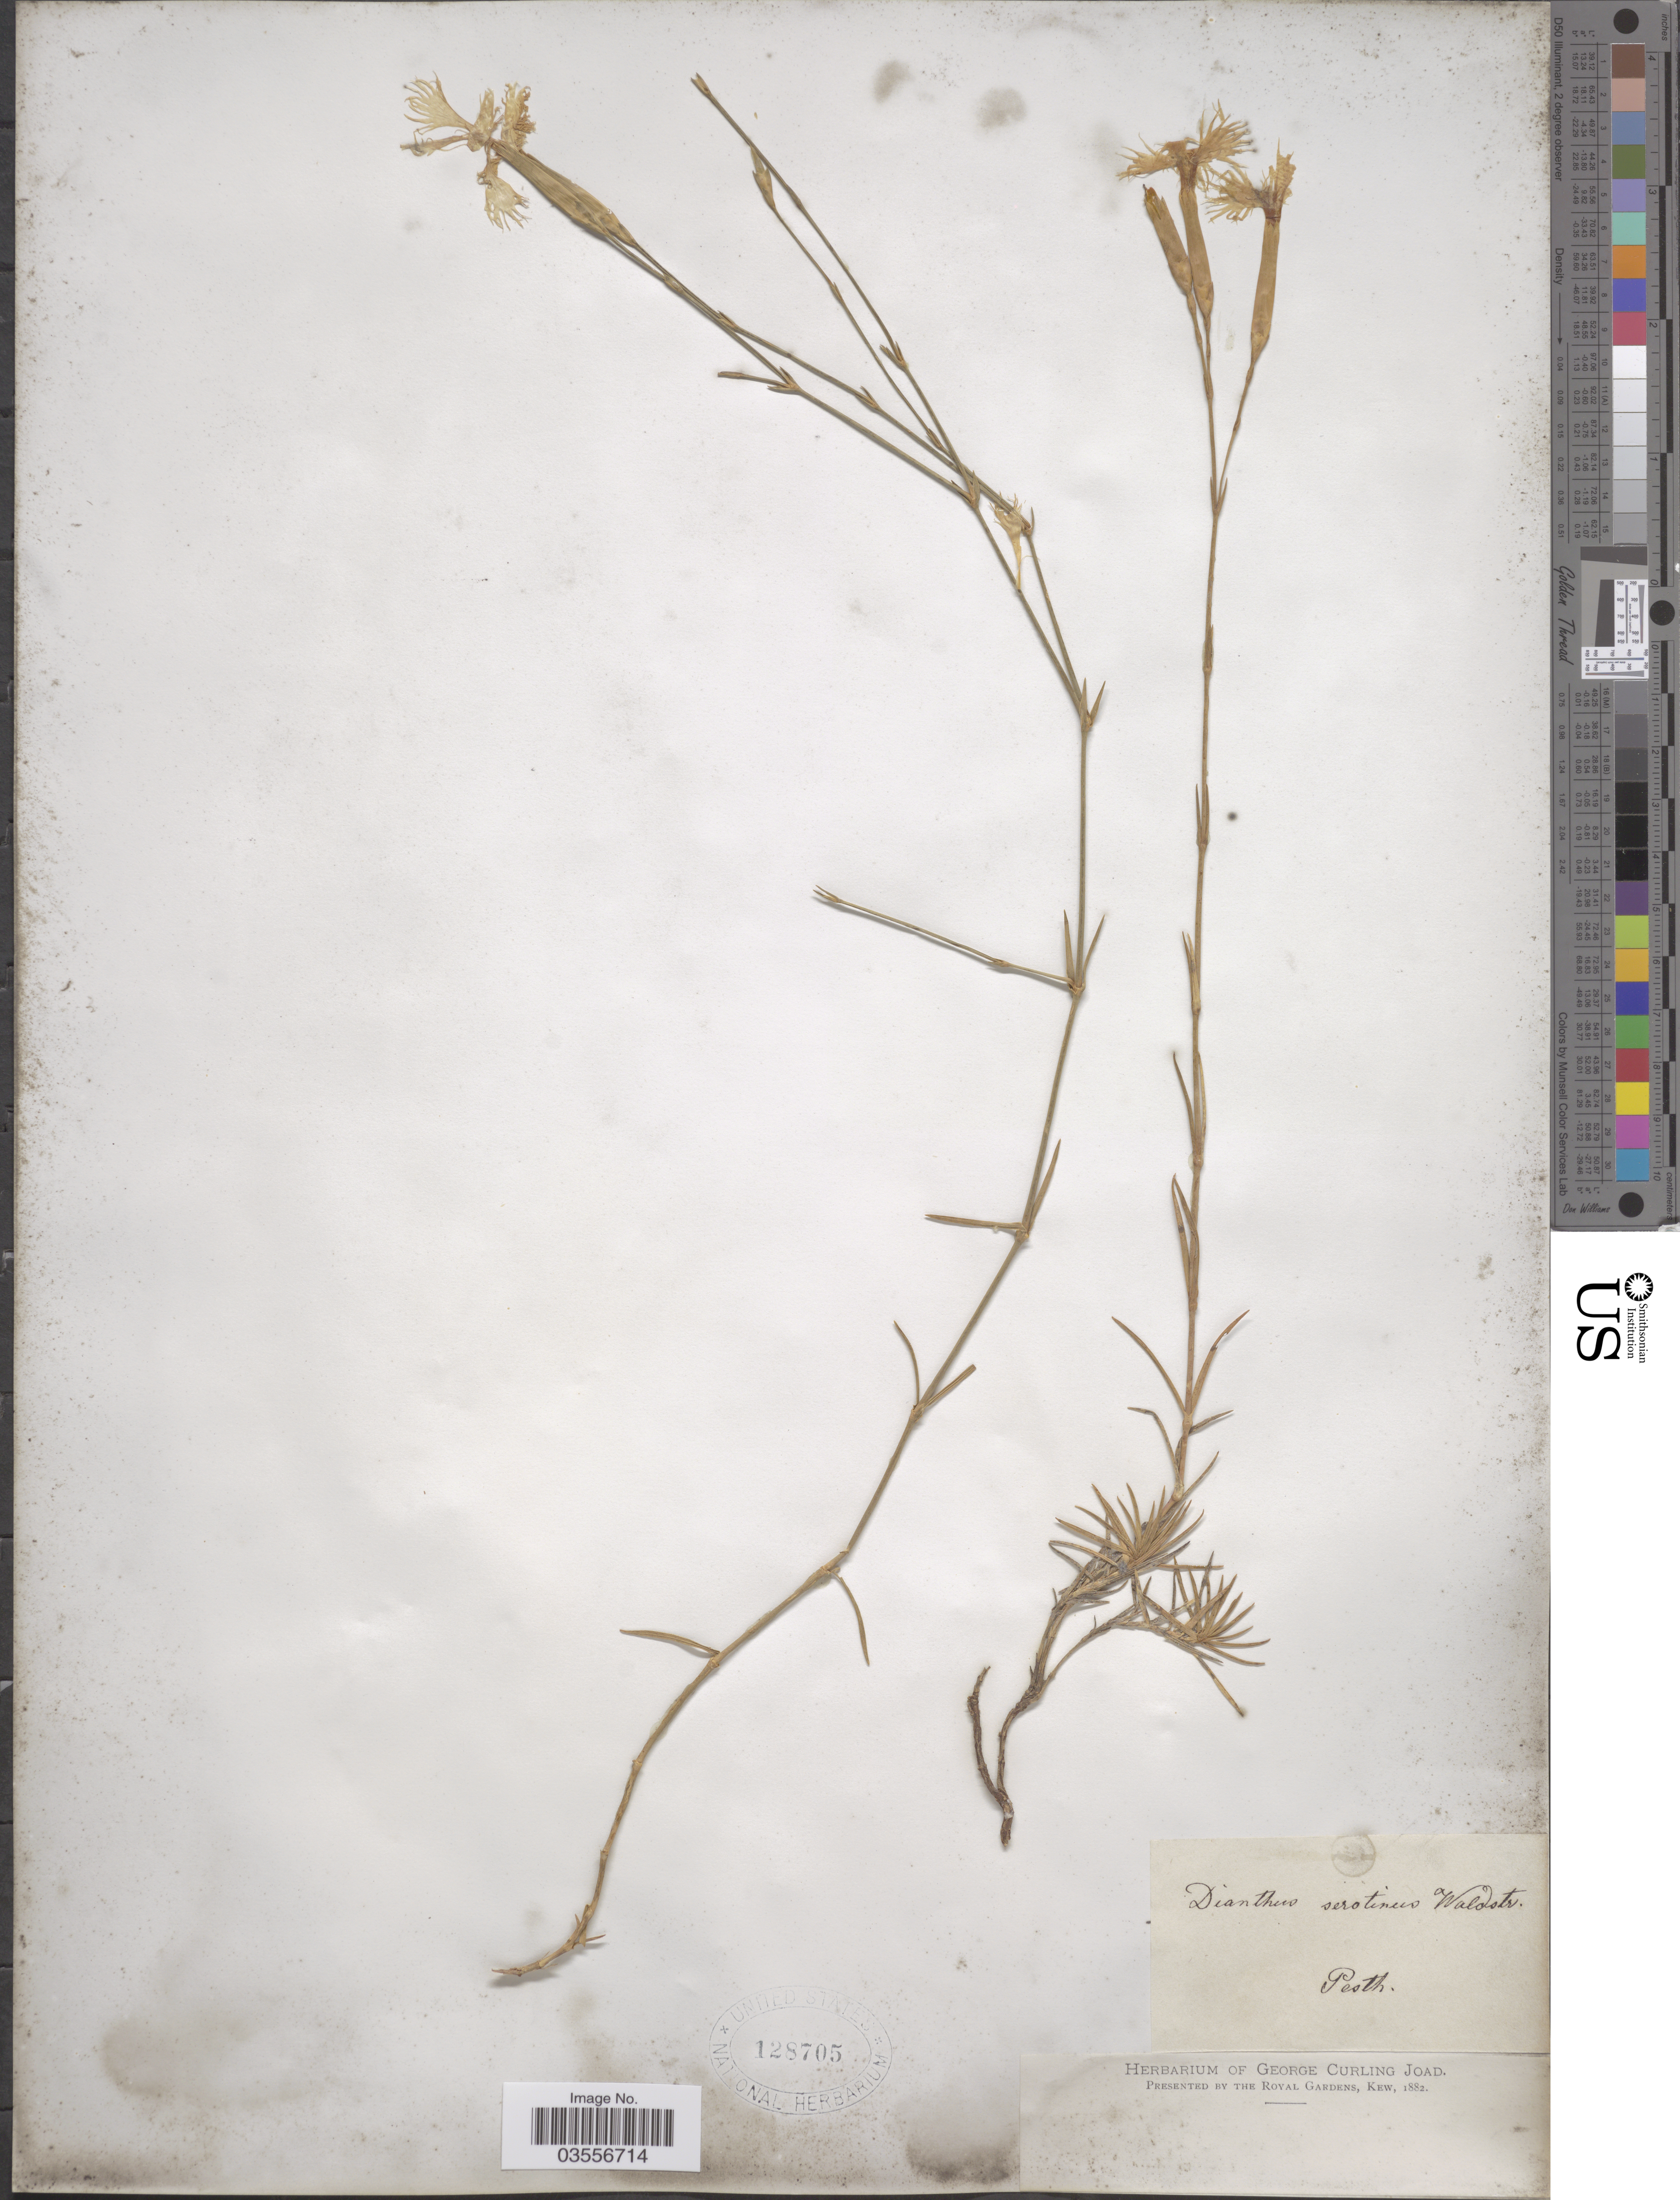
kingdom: Plantae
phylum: Tracheophyta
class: Magnoliopsida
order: Caryophyllales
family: Caryophyllaceae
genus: Dianthus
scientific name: Dianthus serotinus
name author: Waldst. & Kit.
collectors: ex herb. George Curling Joad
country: Hungary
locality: Pesth.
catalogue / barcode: US 128705